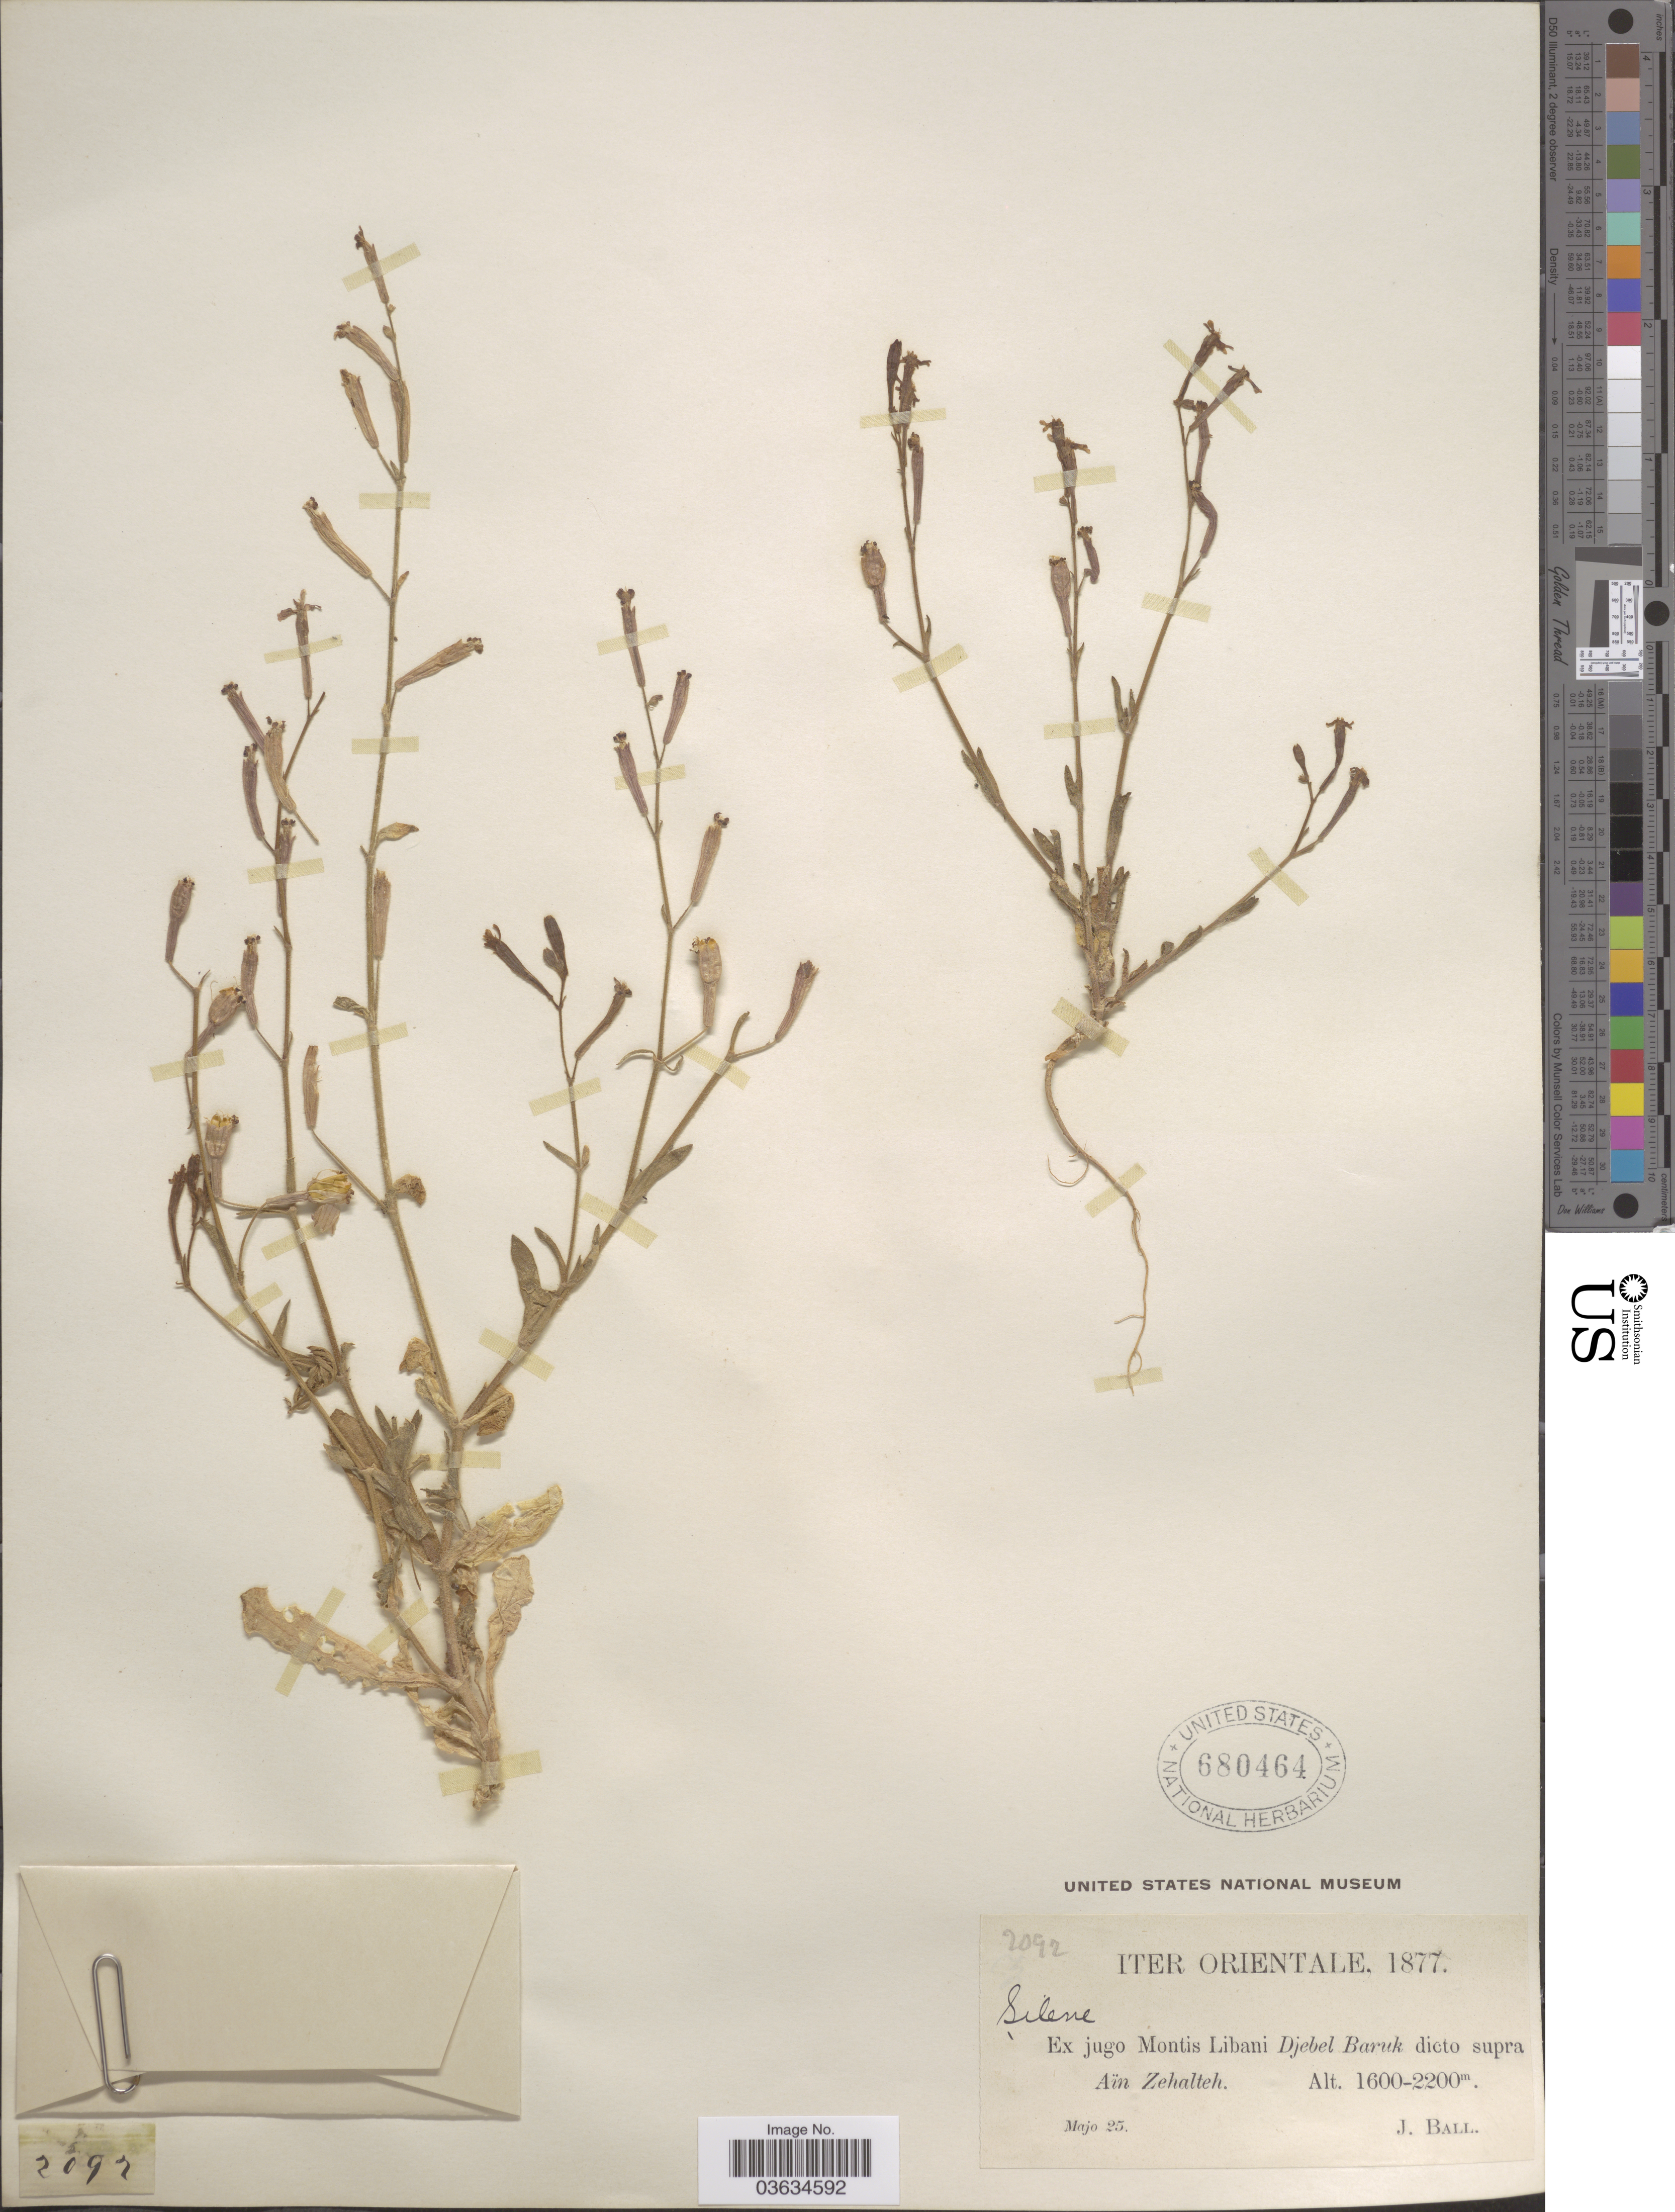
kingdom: Plantae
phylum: Tracheophyta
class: Magnoliopsida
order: Caryophyllales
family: Caryophyllaceae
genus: Silene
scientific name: Silene sp.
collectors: J. Ball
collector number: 2092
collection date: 1877-05-25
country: Turkey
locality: Iter Orientale. Ex jugo Montis Libani Djebel Baruk dicto supra Aïn Zehalteh.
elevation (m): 1600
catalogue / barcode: US 680464